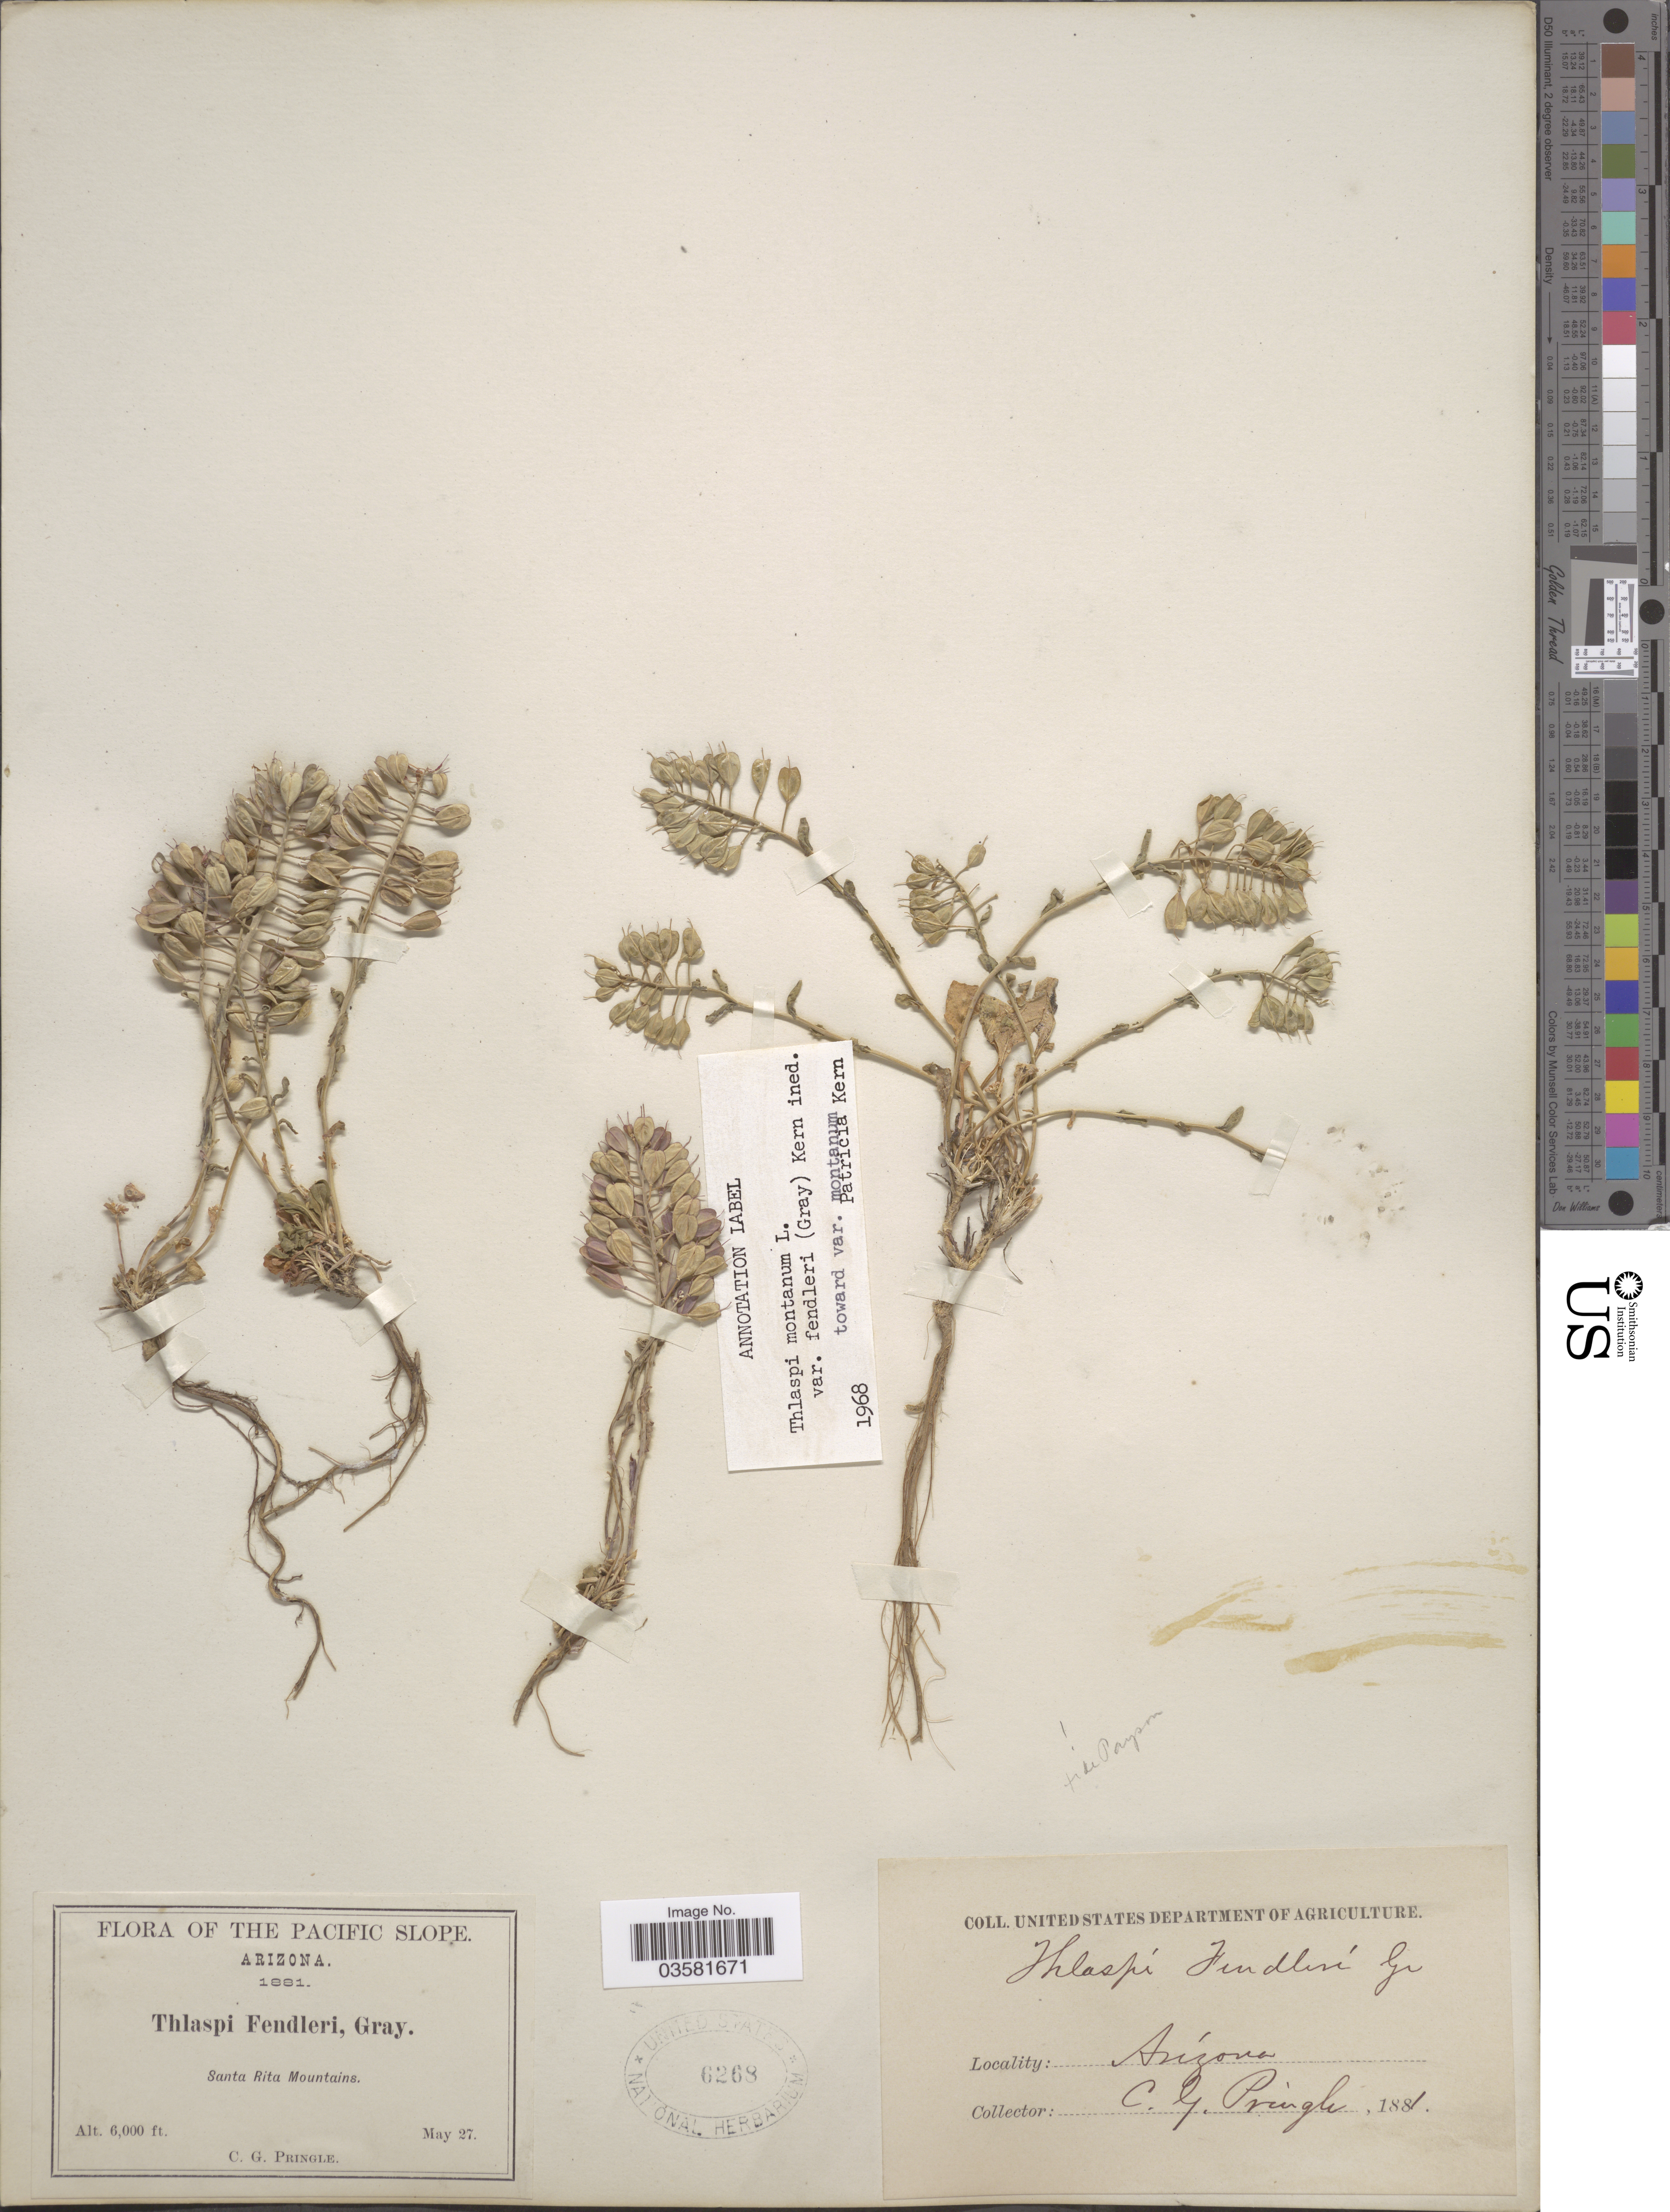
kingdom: Plantae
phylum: Tracheophyta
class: Magnoliopsida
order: Brassicales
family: Brassicaceae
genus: Thlaspi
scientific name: Thlaspi montanum var. fendleri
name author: (A. Gray) P.K. Holmgren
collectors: C. G. Pringle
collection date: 1881-05-27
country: United States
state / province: Arizona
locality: The Pacific Slope. Santa Rita Mountains.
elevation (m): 1829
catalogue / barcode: US 6268